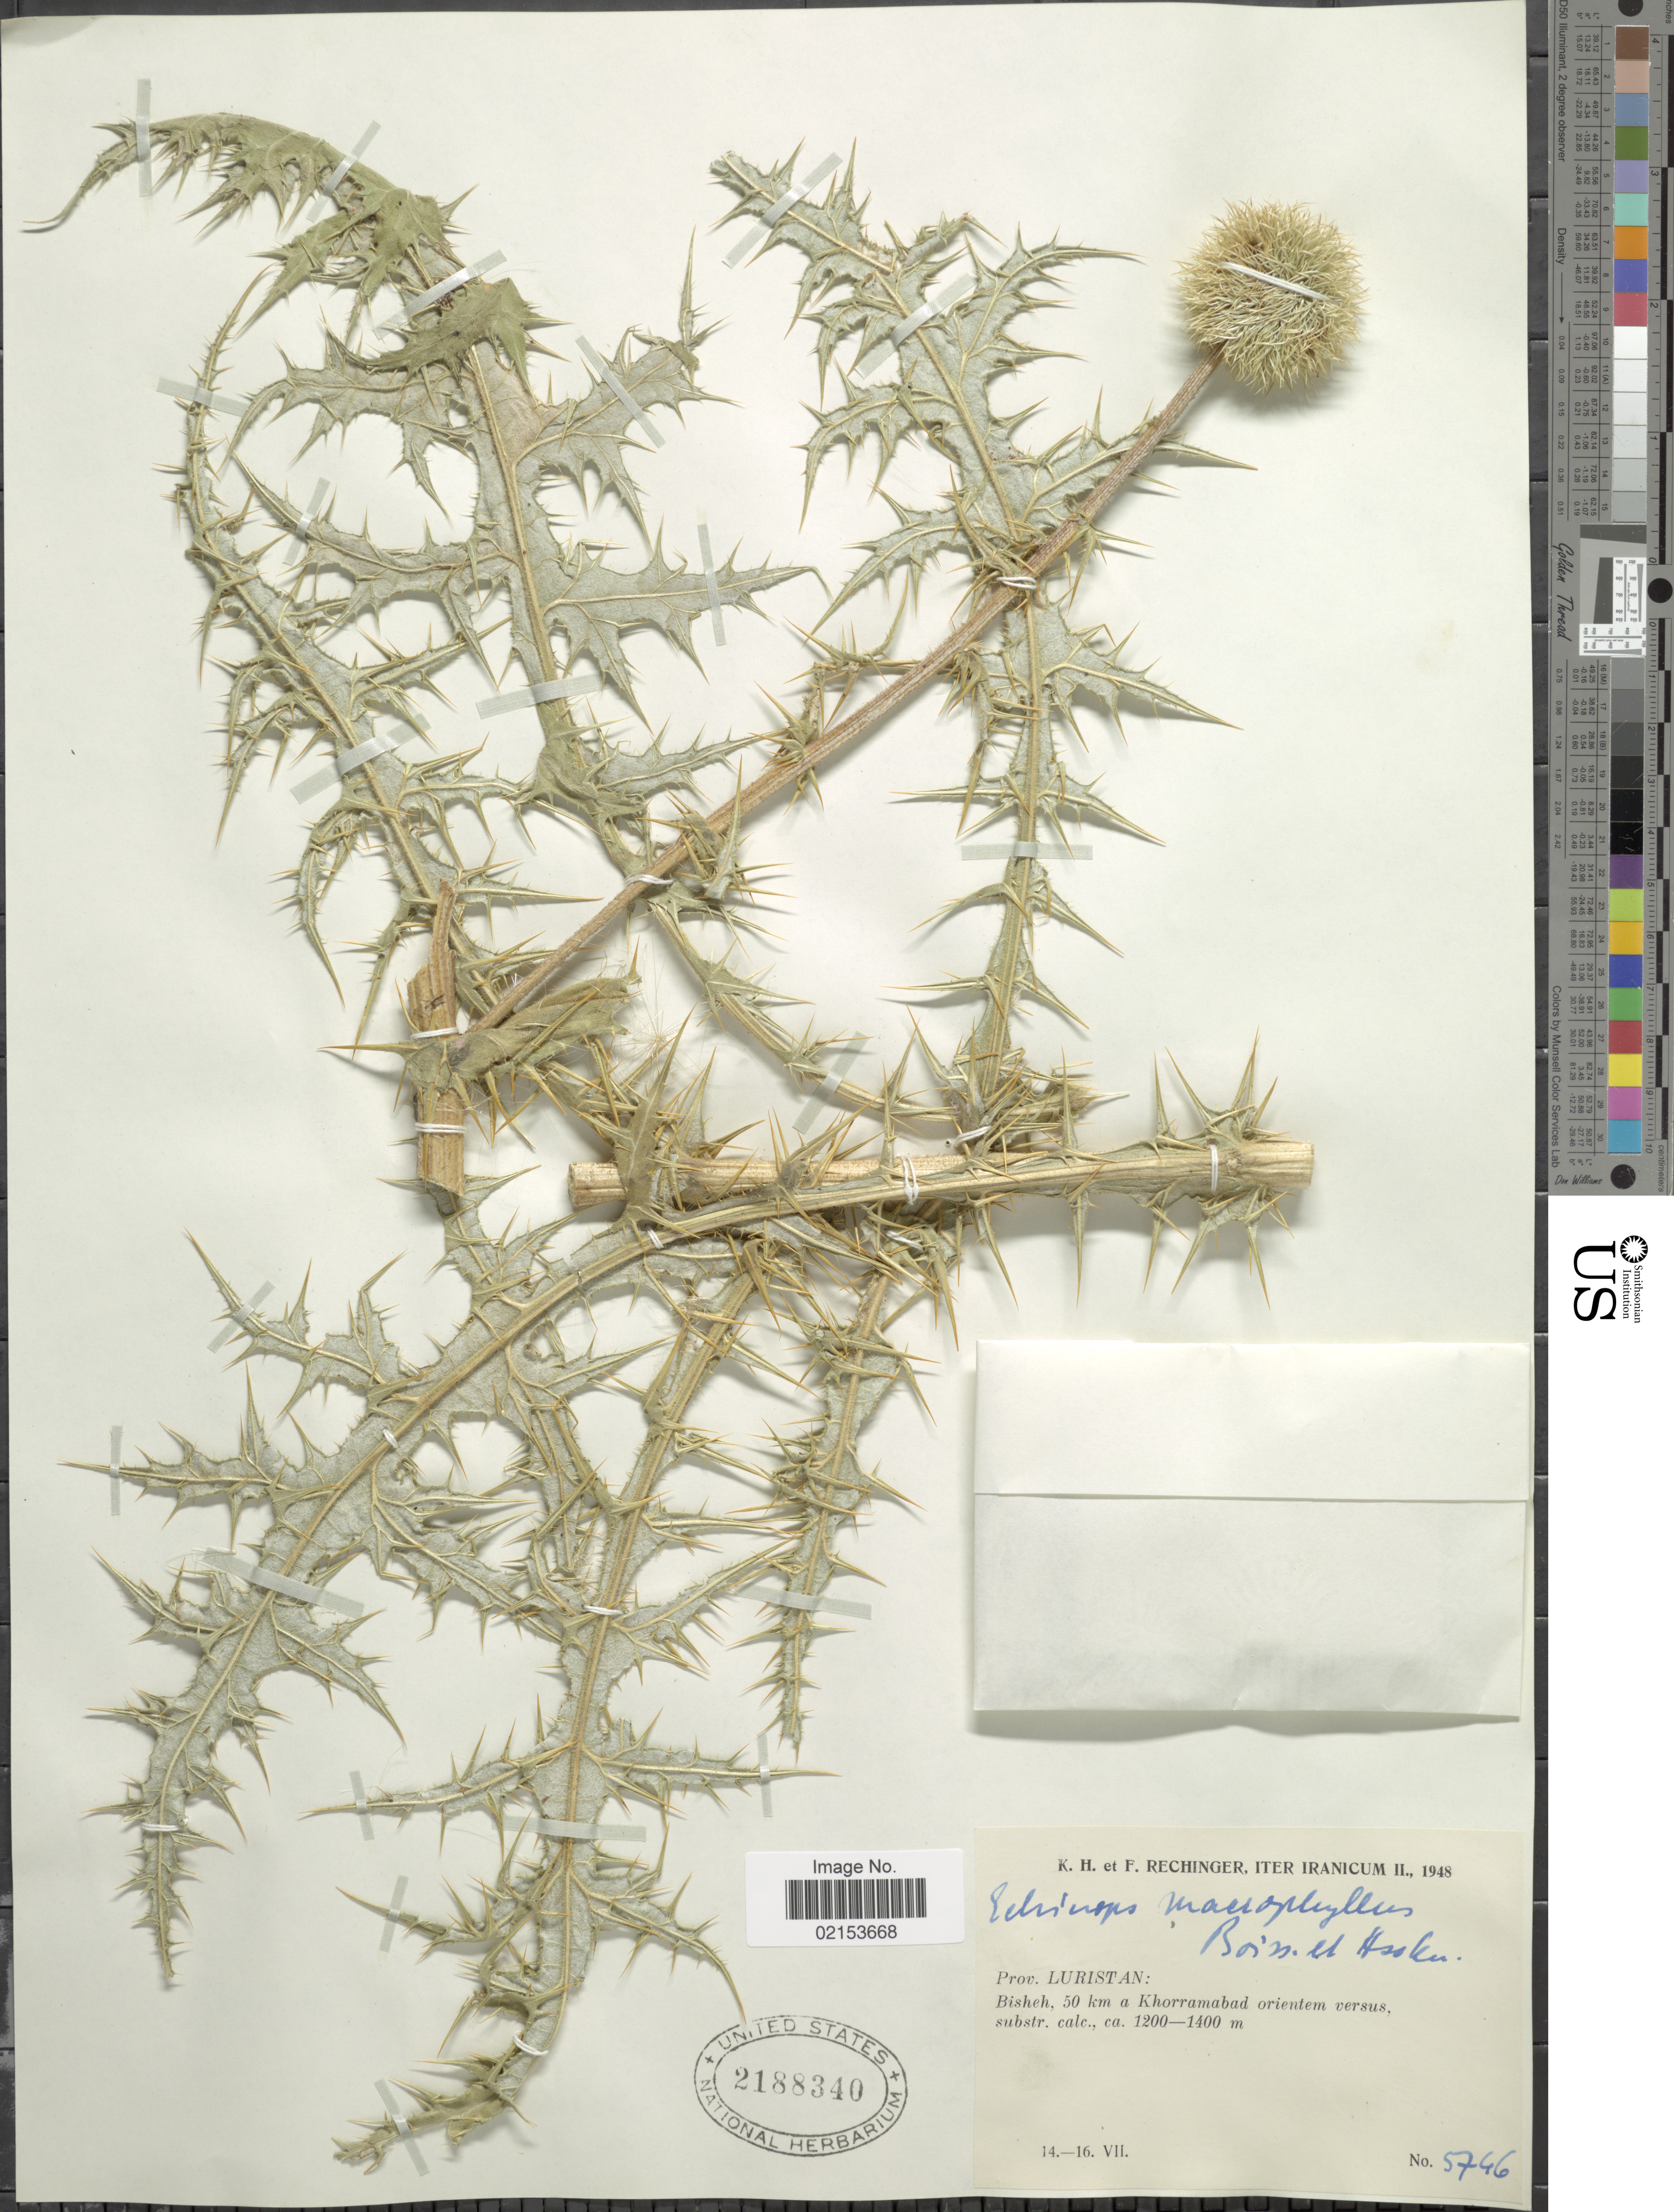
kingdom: Plantae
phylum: Tracheophyta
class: Magnoliopsida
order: Asterales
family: Asteraceae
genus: Echinops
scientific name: Echinops macrophyllus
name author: Boiss. & Hausskn.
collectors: K. H. Rechinger & F. Rechinger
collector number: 5746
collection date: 1948-07-14/1948-07-16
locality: Prov. Luristan. Bisheh, 50 km a Khorramabad orientem versus, substr. Iter Iranicum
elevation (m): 1200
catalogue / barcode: US 2188340